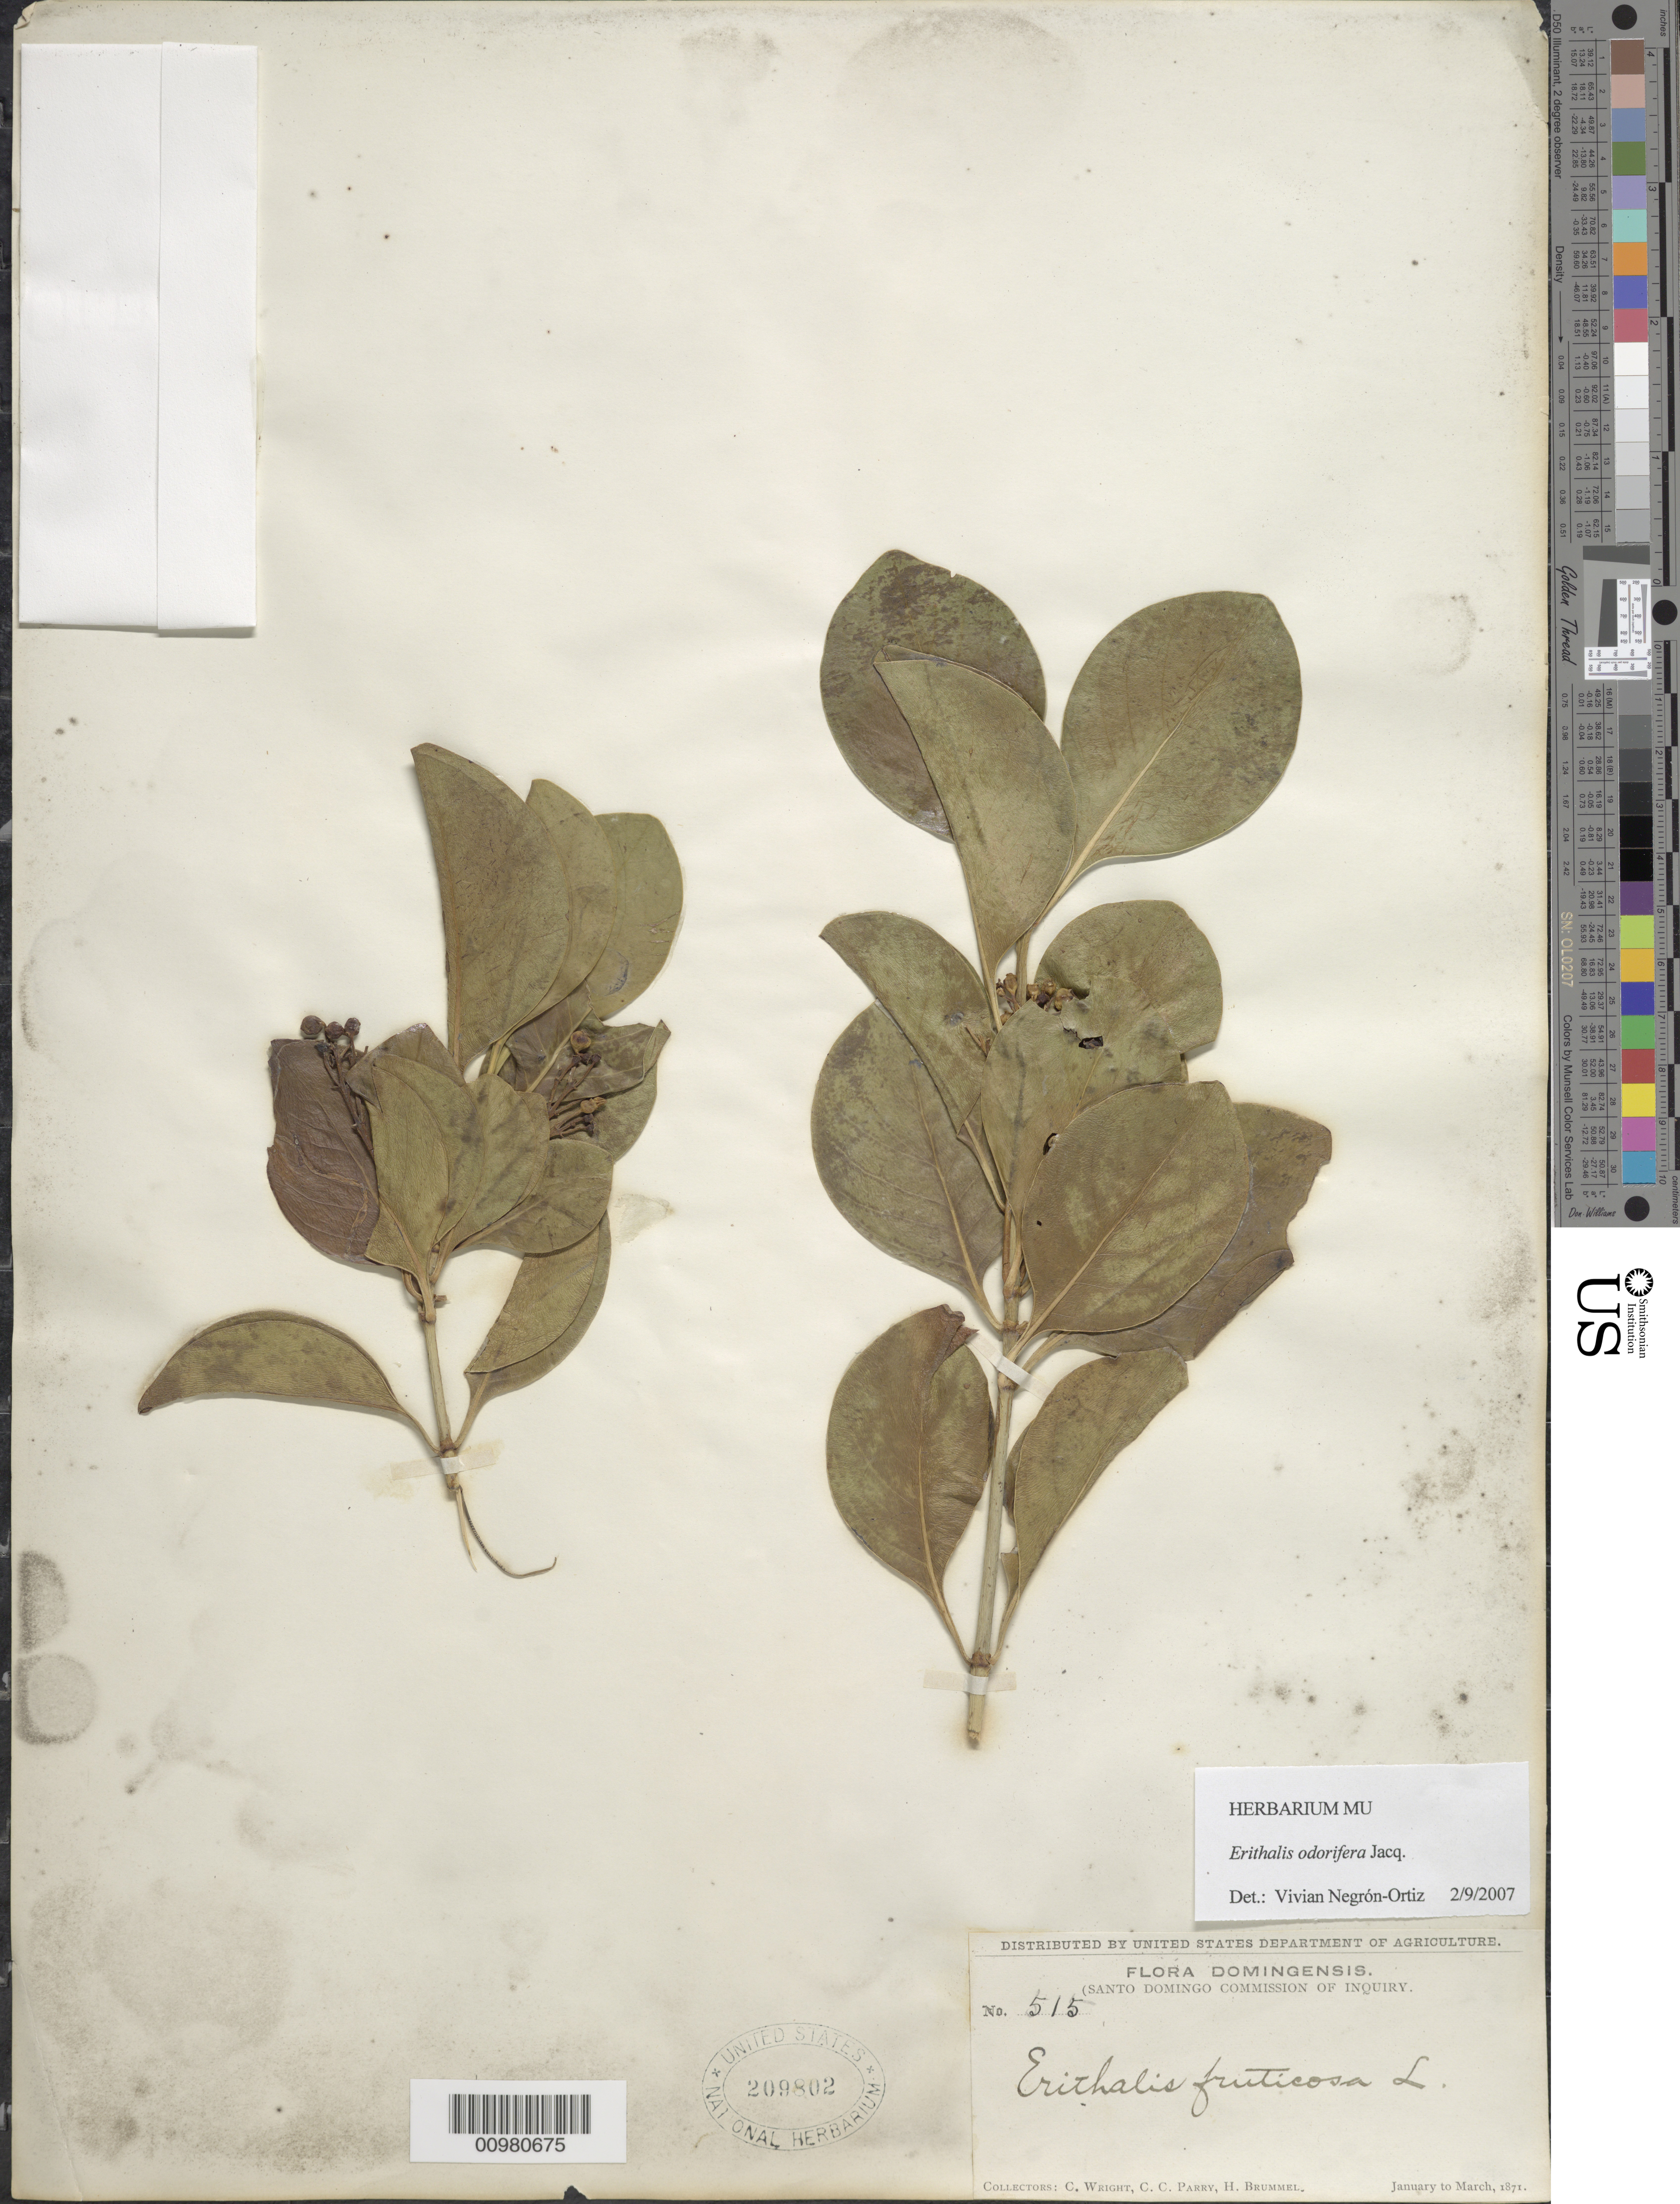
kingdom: Plantae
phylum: Tracheophyta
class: Magnoliopsida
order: Gentianales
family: Rubiaceae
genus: Erithalis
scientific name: Erithalis odorifera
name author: Jacq.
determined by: Negrón-Ortiz, V.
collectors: C. Wright, C. C. Parry & H. Brummel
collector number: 515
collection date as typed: Jan 1871 to -- Mar 1871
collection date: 1871-01/1871-03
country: Dominican Republic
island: Hispaniola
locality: Santo Domingo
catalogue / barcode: US 209802